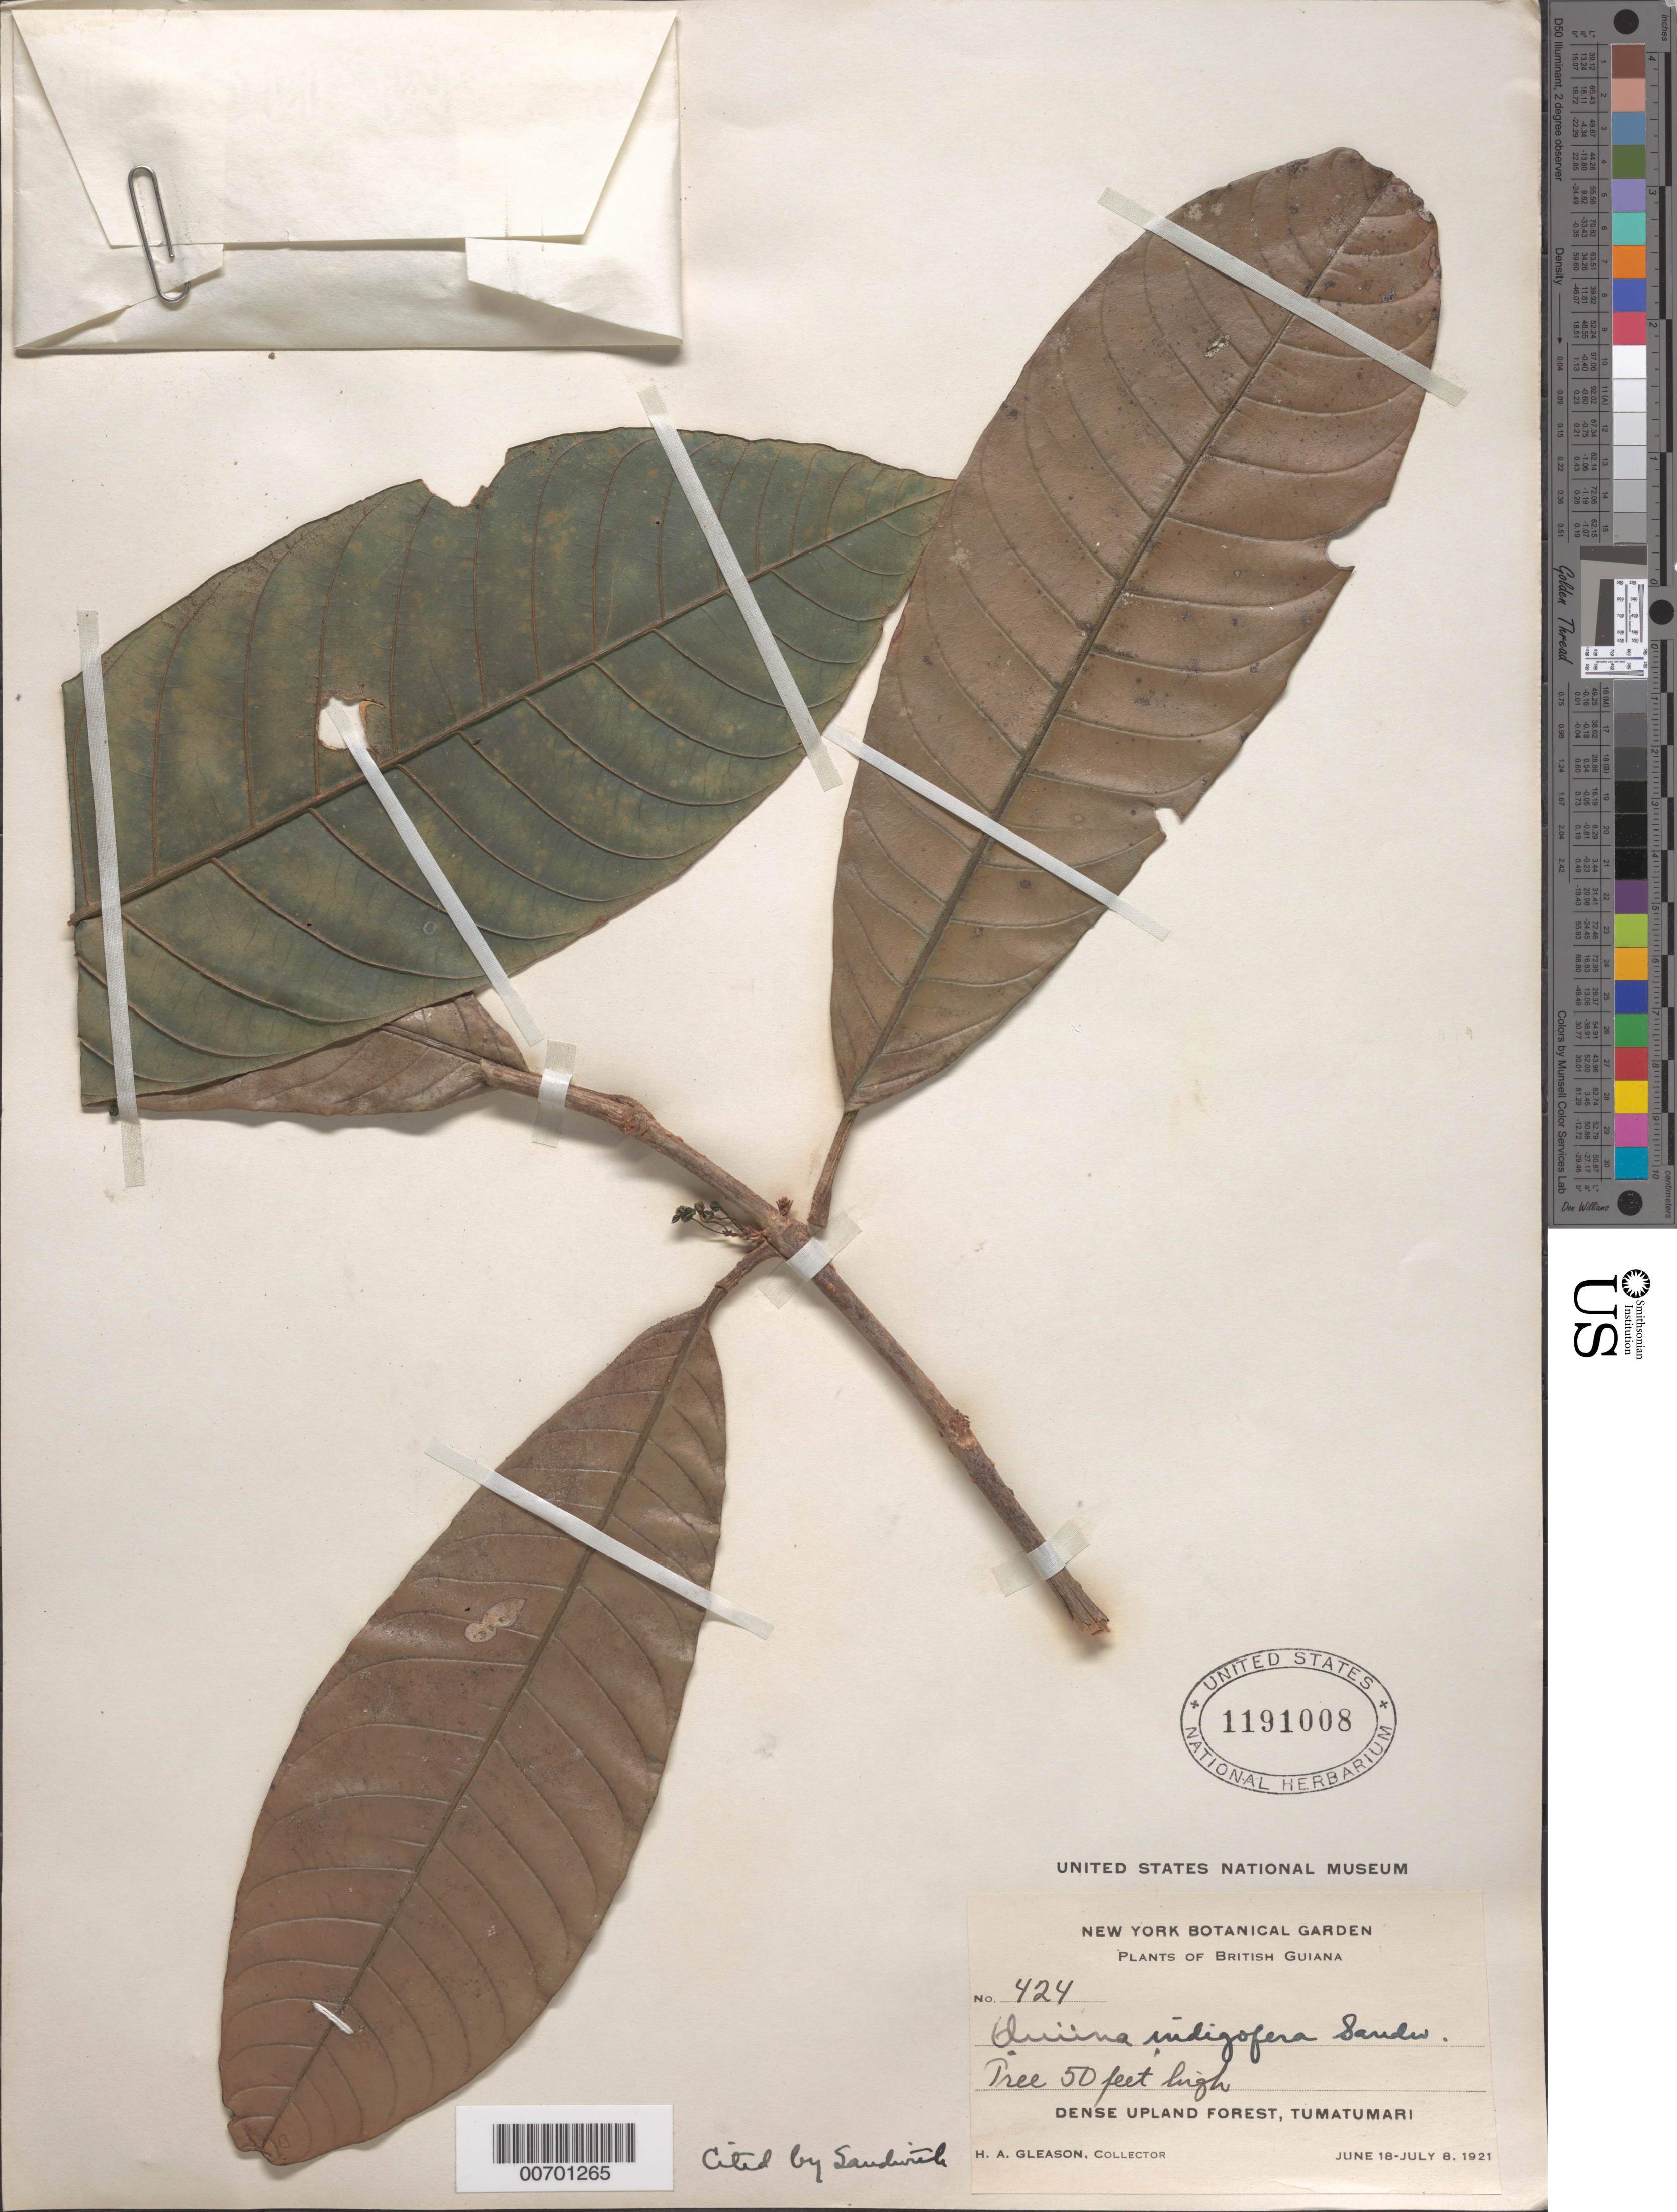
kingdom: Plantae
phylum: Tracheophyta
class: Magnoliopsida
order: Malpighiales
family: Quiinaceae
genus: Quiina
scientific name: Quiina indigofera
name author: Sandwith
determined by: Sandwith, N. Y.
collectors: H. A. Gleason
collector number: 424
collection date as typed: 18-Jun-21 to 8-Jul-21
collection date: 1921-06-18/1921-07-08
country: Guyana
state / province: Potaro-Siparuni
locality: Tumatumari Village, Potaro R.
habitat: Dense upland forest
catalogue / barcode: US 1191008